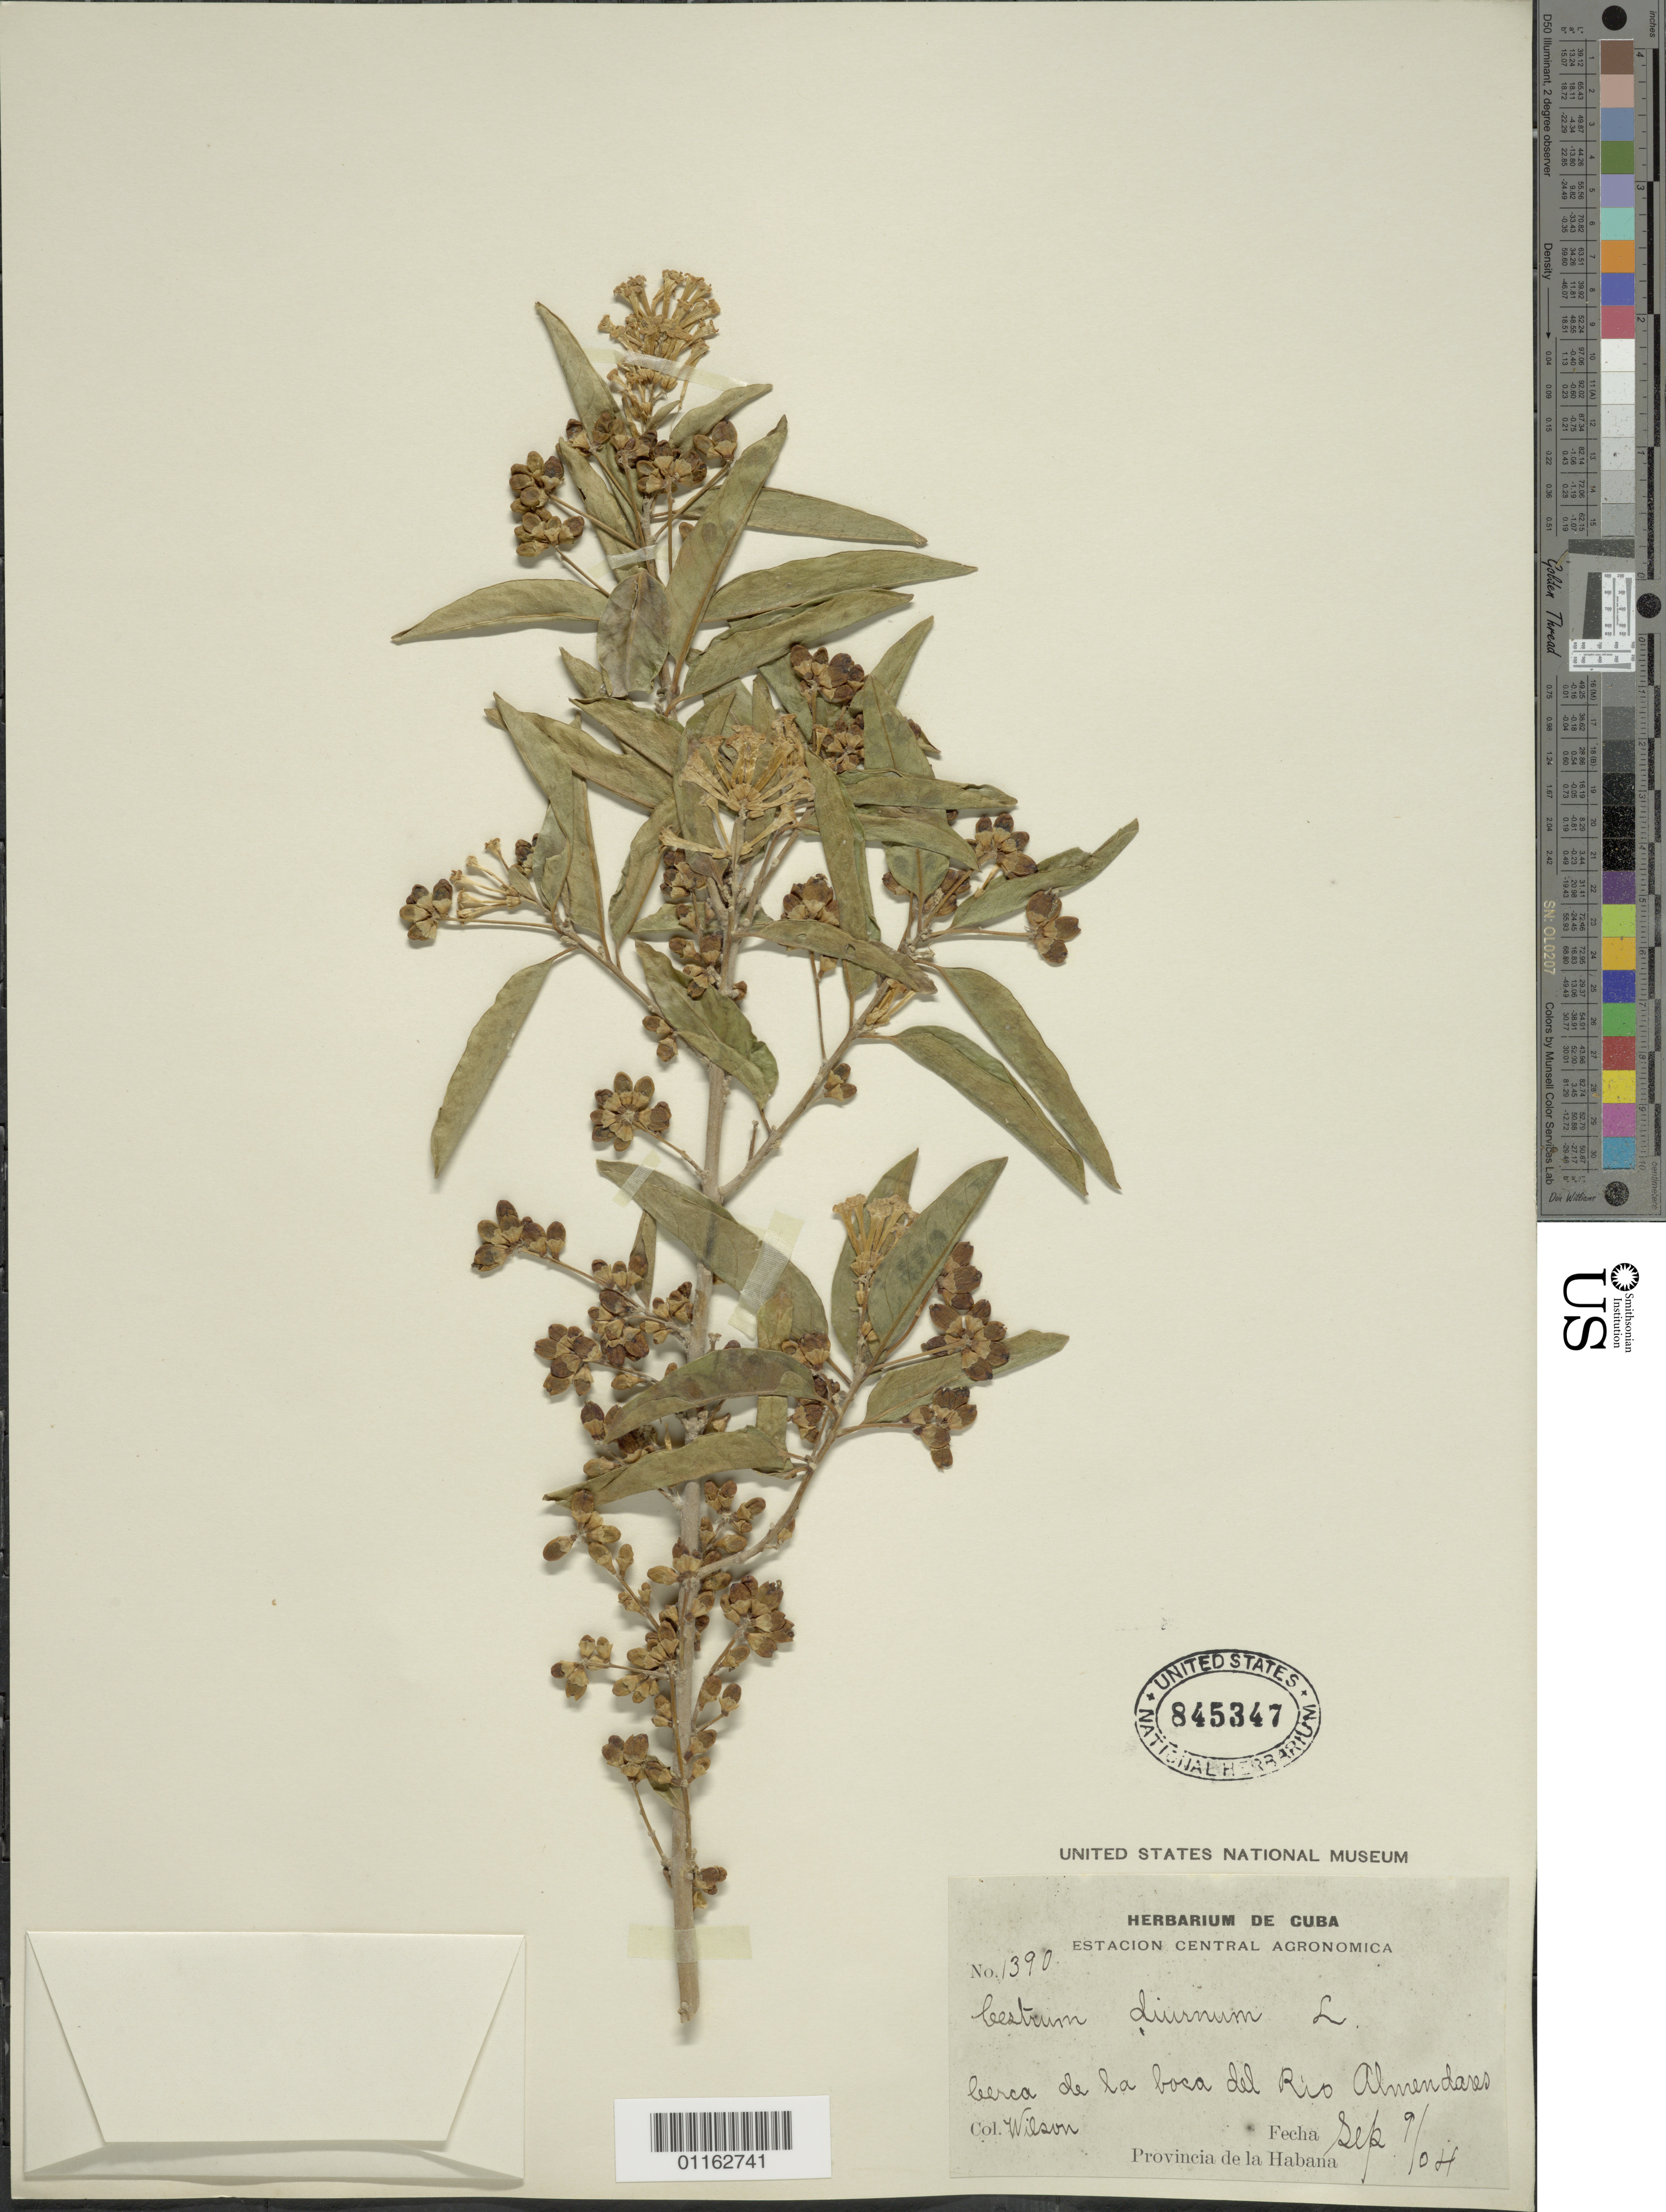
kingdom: Plantae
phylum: Tracheophyta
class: Magnoliopsida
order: Solanales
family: Solanaceae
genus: Cestrum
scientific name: Cestrum diurnum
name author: L.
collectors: -- Wilson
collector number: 1390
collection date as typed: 09 Aug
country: Cuba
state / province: La Habana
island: Cuba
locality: Cerca de la boca del Rio Almendares.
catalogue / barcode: US 845347